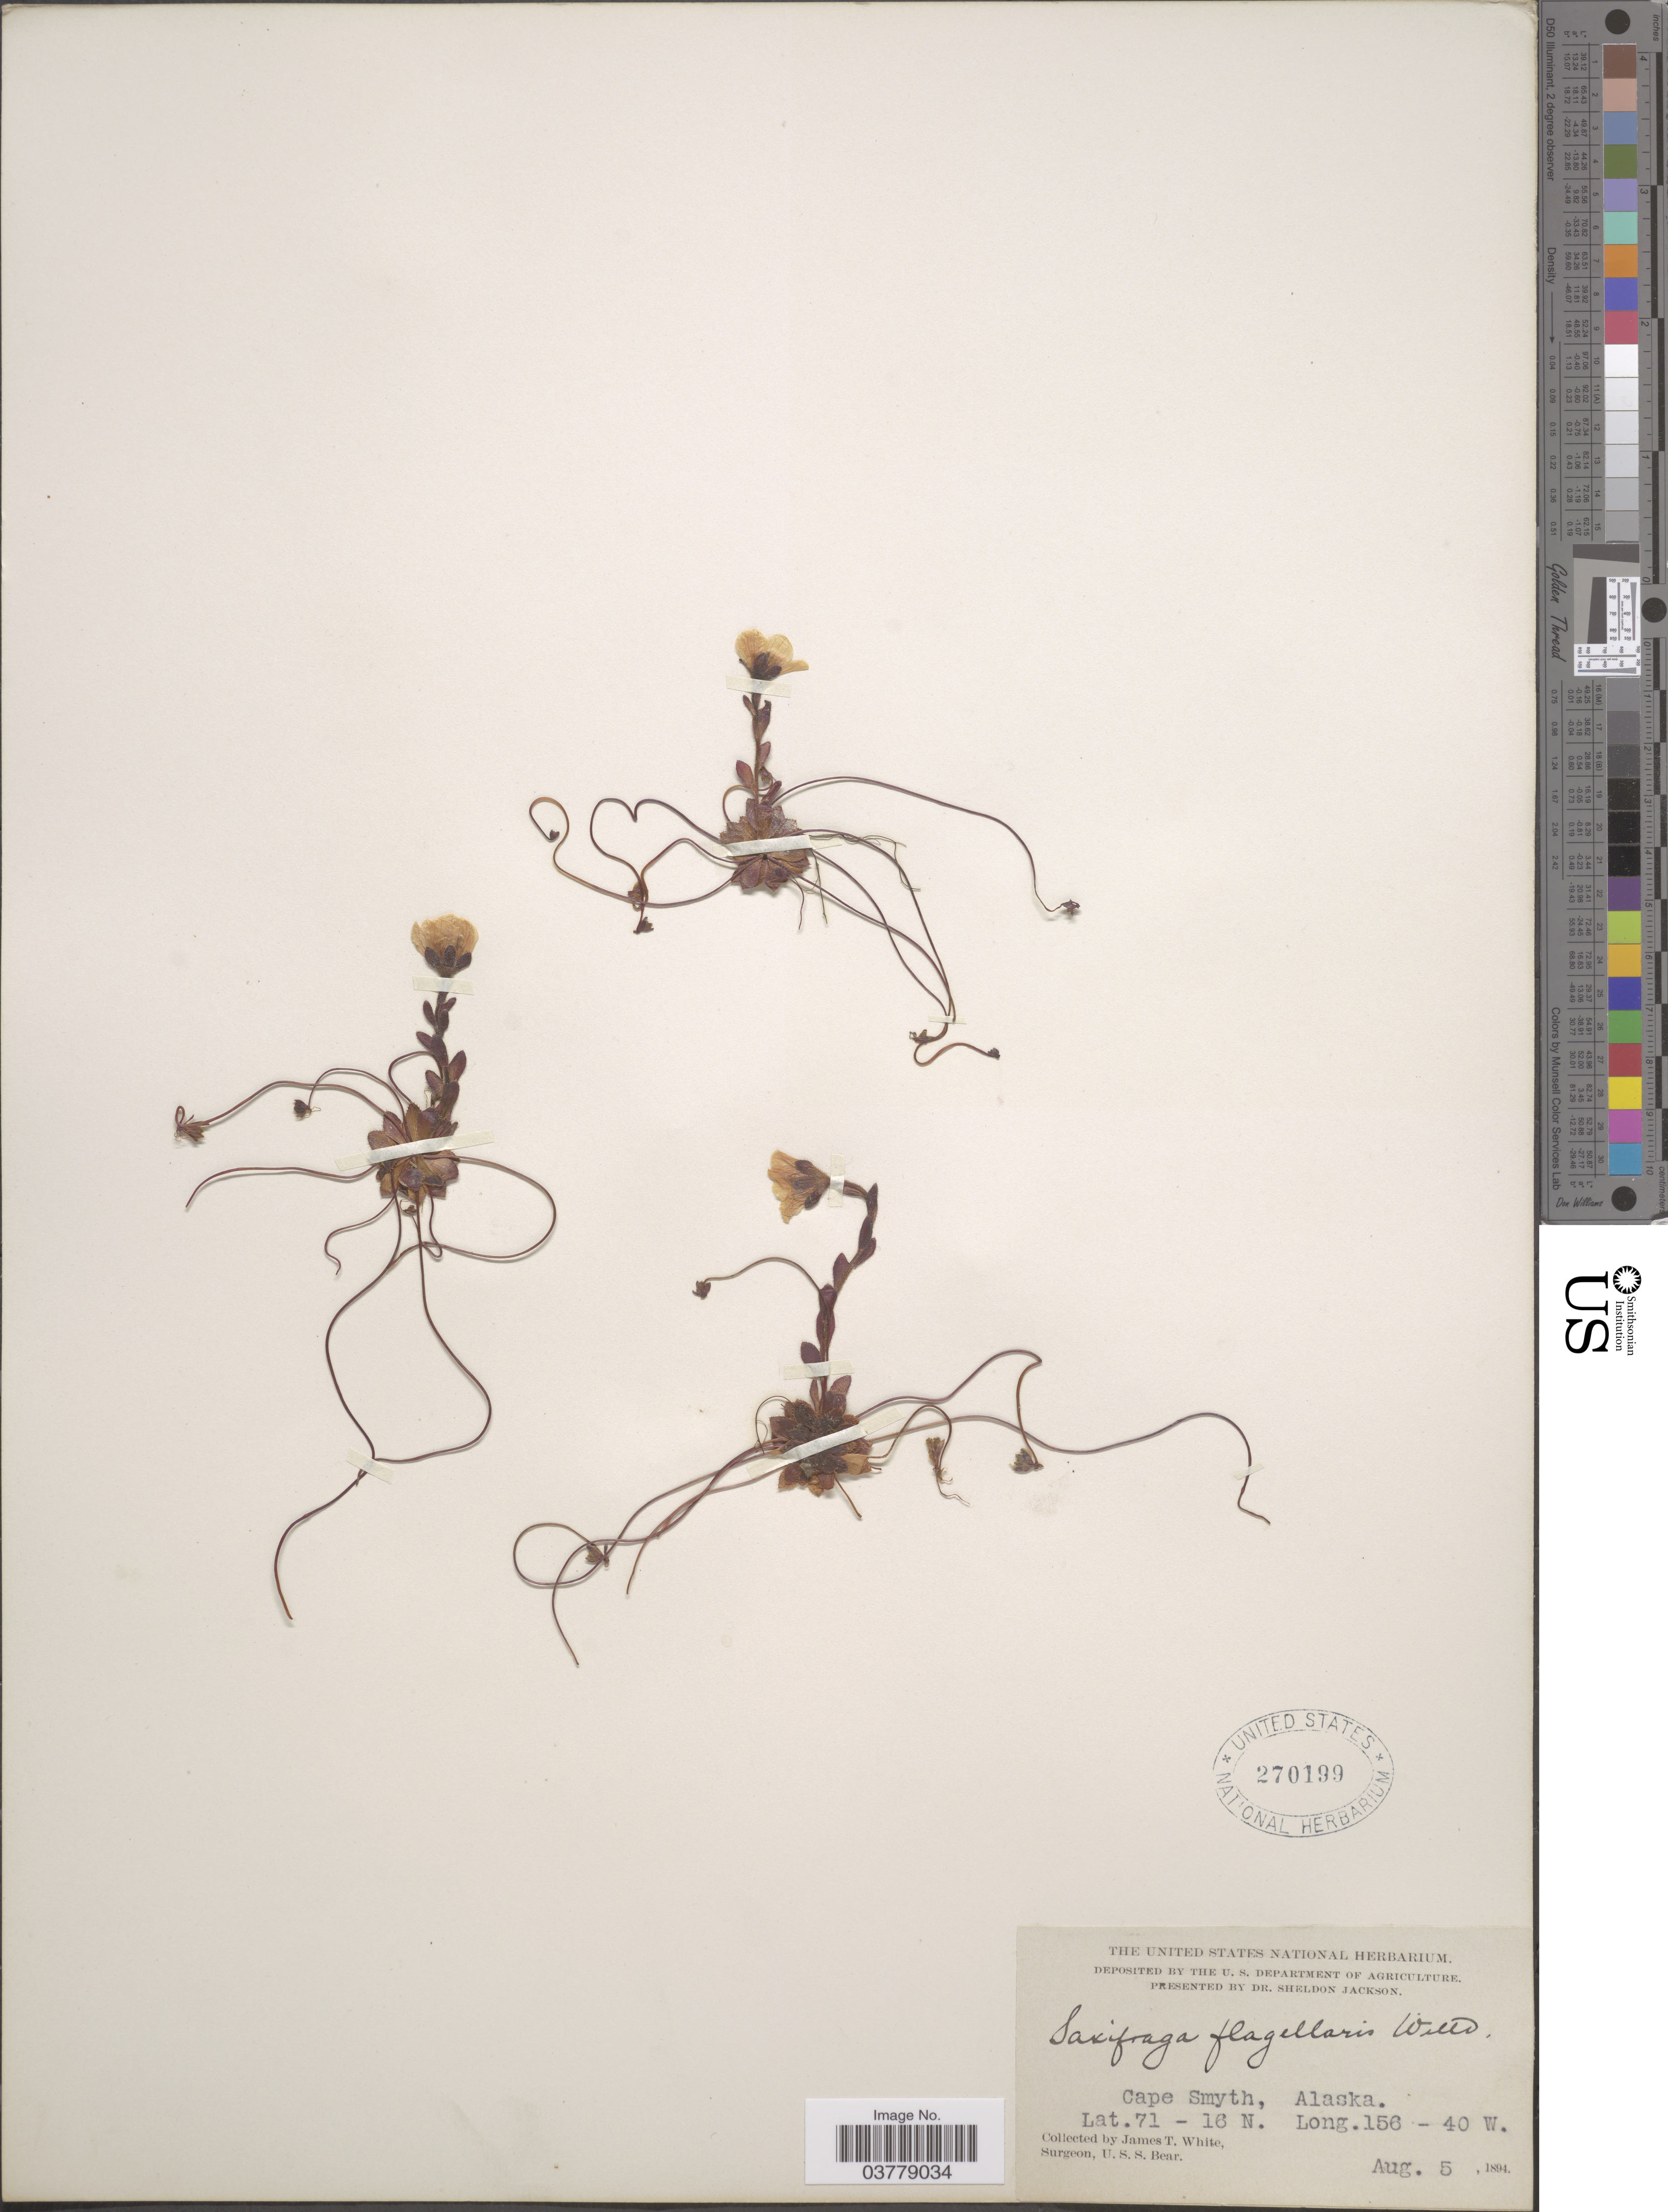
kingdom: Plantae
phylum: Tracheophyta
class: Magnoliopsida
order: Saxifragales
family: Saxifragaceae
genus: Saxifraga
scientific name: Saxifraga flagellaris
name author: Willd. ex Sternb.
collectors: J. T. White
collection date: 1894-08-05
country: United States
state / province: Alaska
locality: Cape Smyth.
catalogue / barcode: US 270199